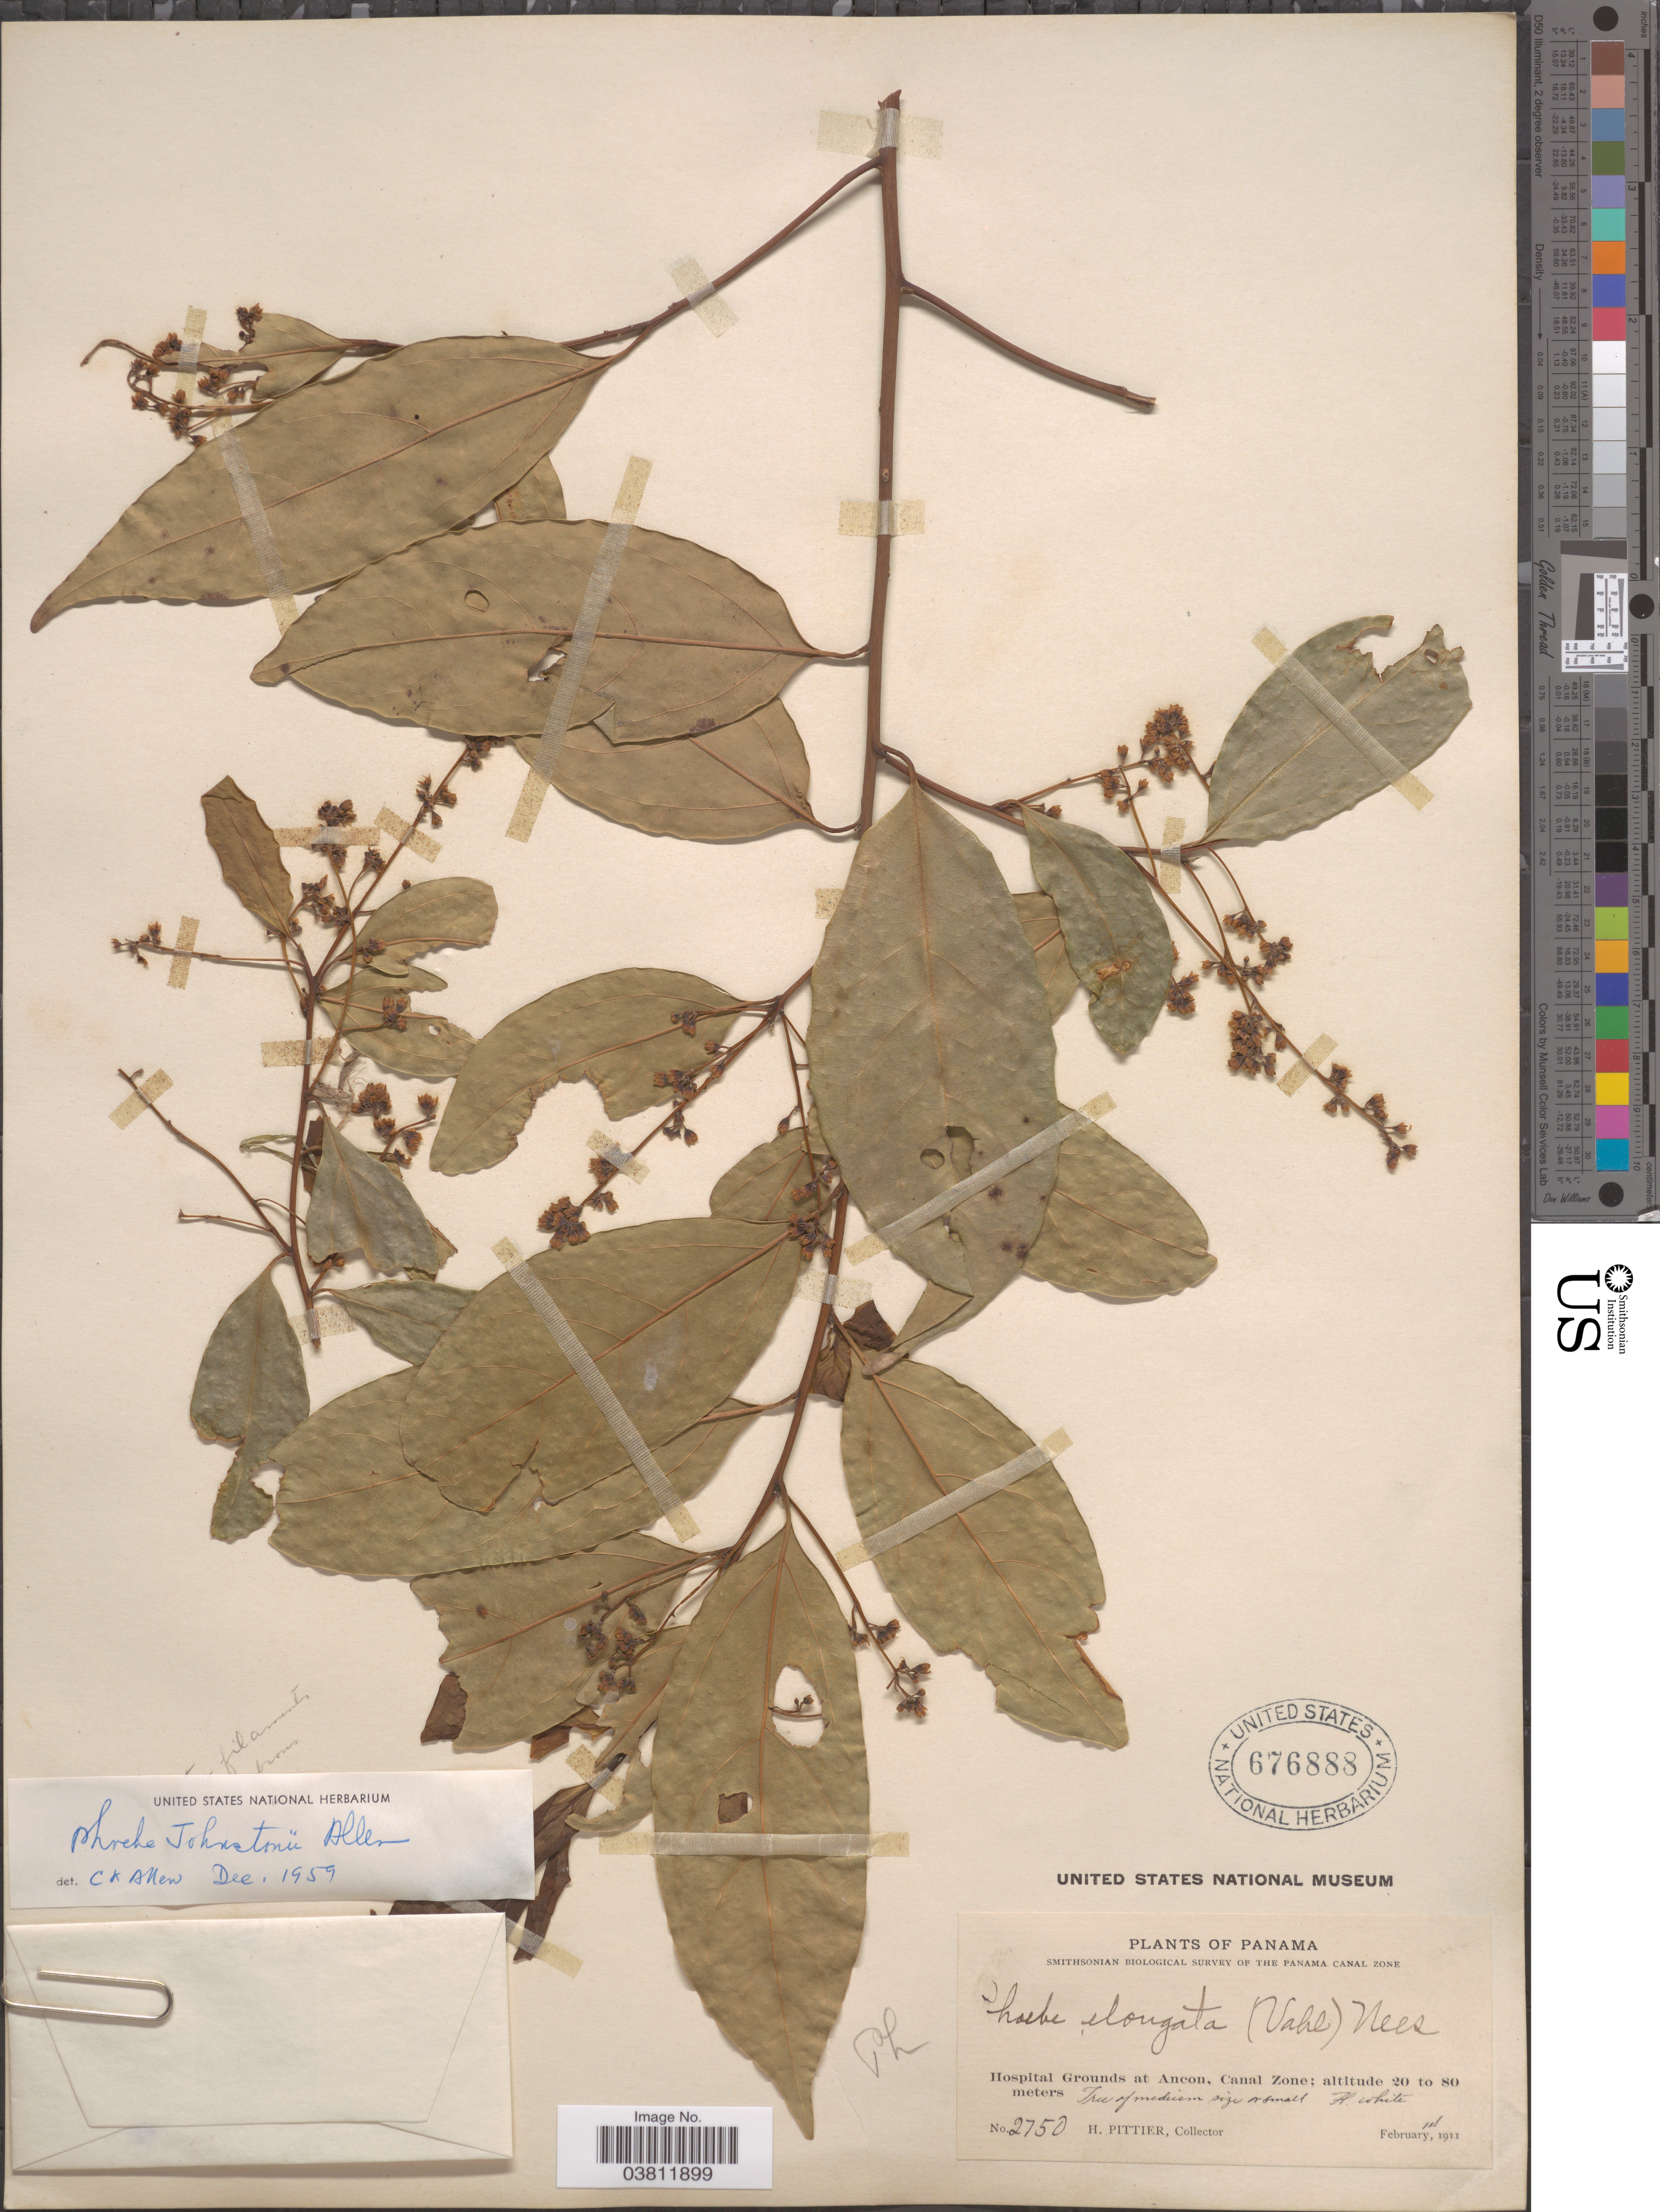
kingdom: Plantae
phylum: Tracheophyta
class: Magnoliopsida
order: Laurales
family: Lauraceae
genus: Phoebe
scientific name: Phoebe johnstonii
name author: C.K. Allen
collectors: H. F. Pittier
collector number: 2750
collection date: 1911-02-14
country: Panama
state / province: Colón / Panamá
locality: The Panama Canal Zone. Hospital Grounds at Ancon, Canal Zone.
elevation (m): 20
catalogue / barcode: US 676888